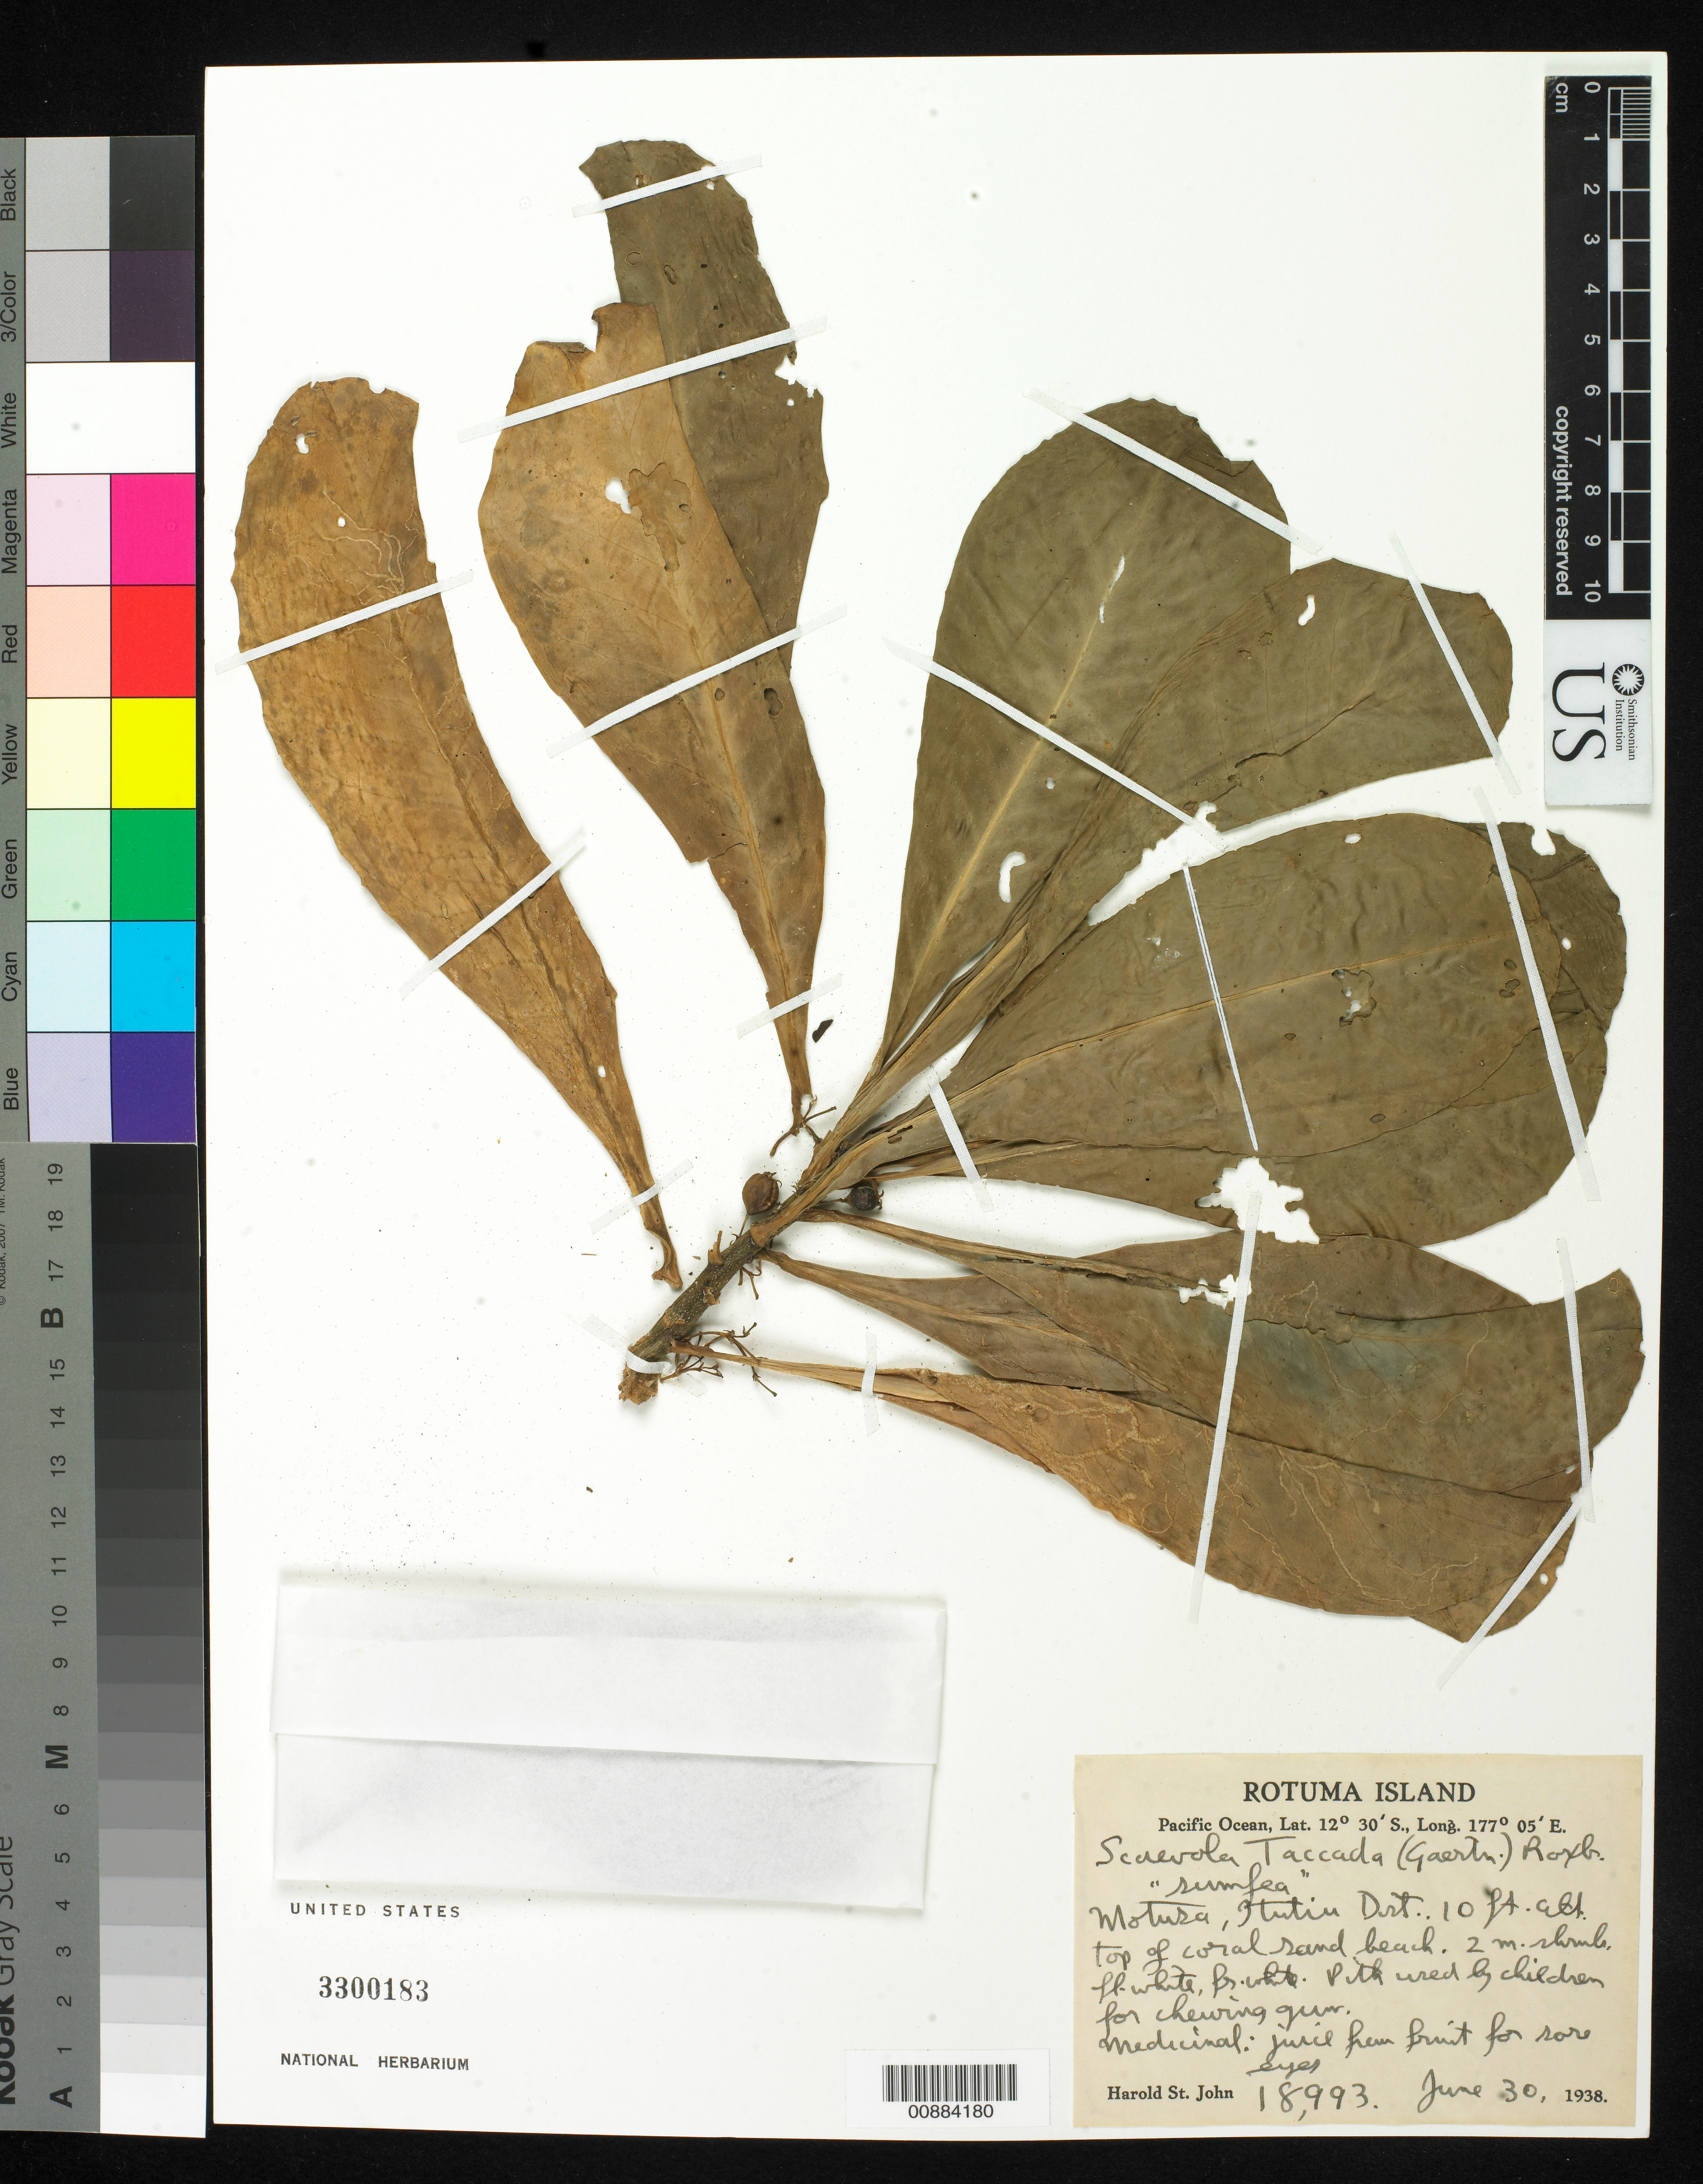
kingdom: Plantae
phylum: Tracheophyta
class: Magnoliopsida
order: Asterales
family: Goodeniaceae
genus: Scaevola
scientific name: Scaevola taccada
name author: (Gaertn.) Roxb.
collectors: H. St. John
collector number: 18993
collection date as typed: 30 Jun 1938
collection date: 1938-06-30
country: Fiji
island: Rotuma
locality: Motura, Itutiu Dist.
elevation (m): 3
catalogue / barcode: US 3300183